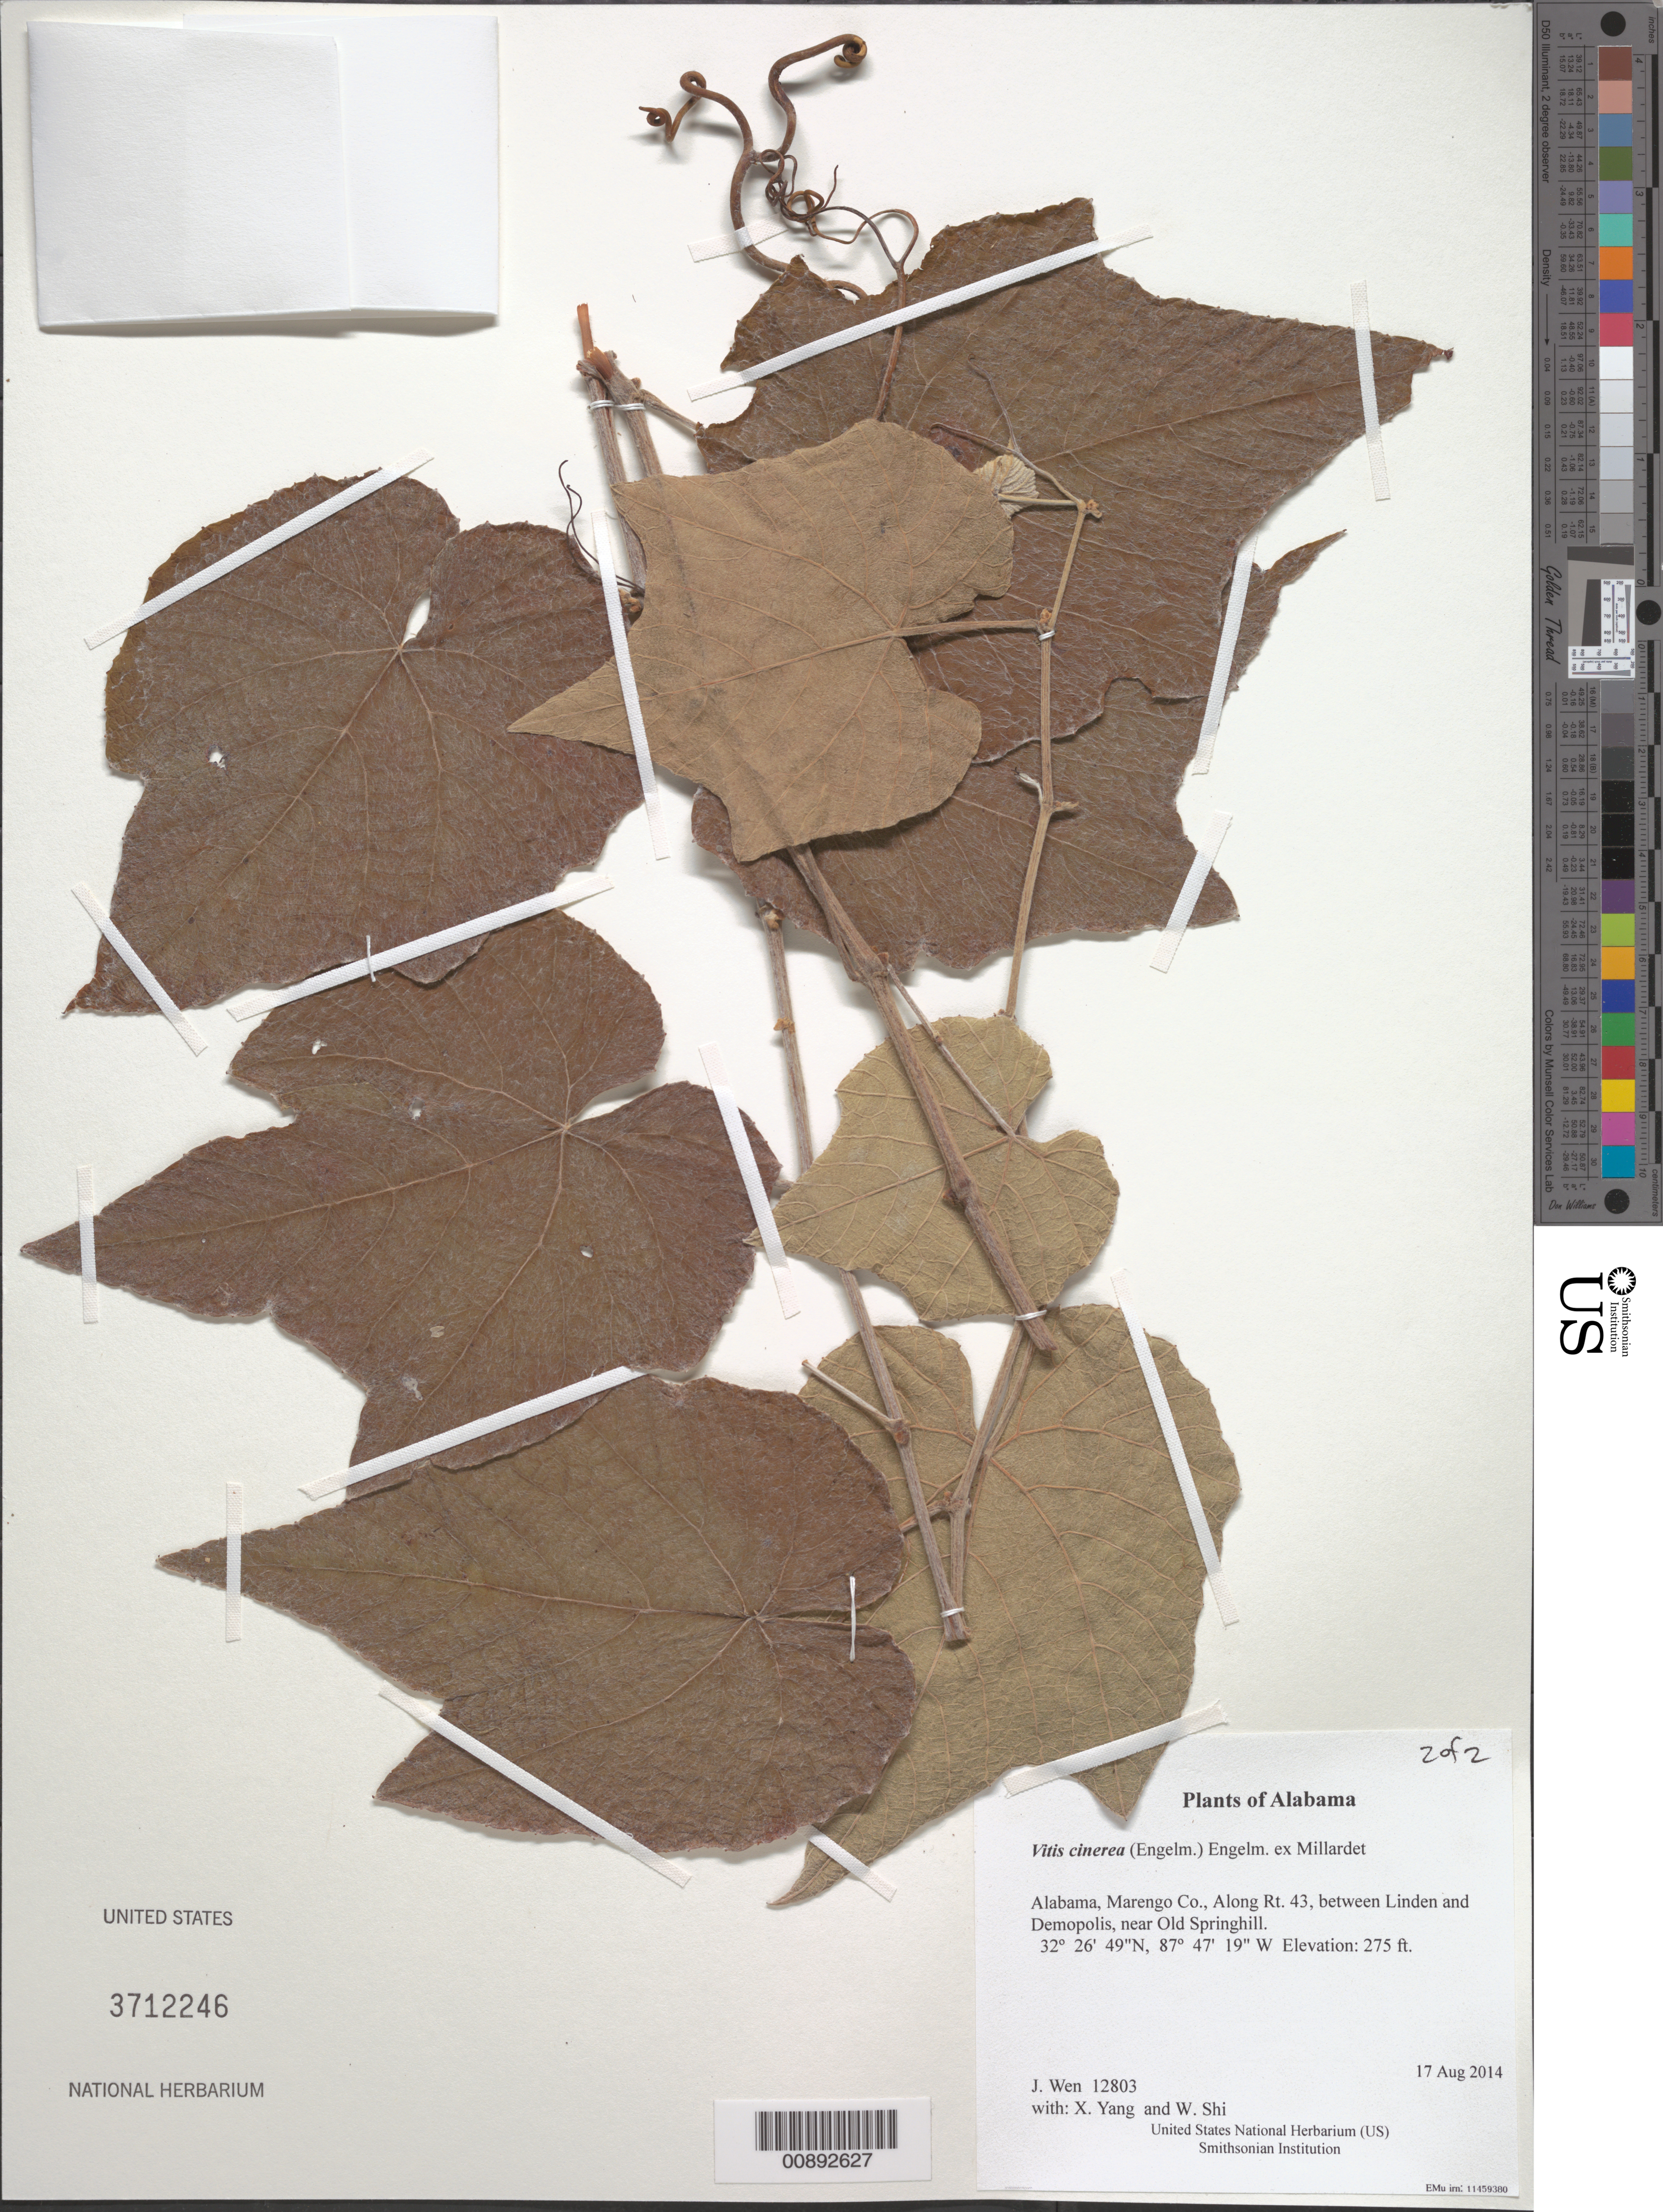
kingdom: Plantae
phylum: Tracheophyta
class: Magnoliopsida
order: Vitales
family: Vitaceae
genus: Vitis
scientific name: Vitis cinerea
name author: (Engelm.) Millardet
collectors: J. Wen, X. Yang & W. Shi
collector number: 12803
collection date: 2014-08-17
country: United States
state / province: Alabama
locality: Marengo Co., Along Rt. 43, between Linden and Demopolis, near Old Springhill.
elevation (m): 84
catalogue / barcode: US 3712246